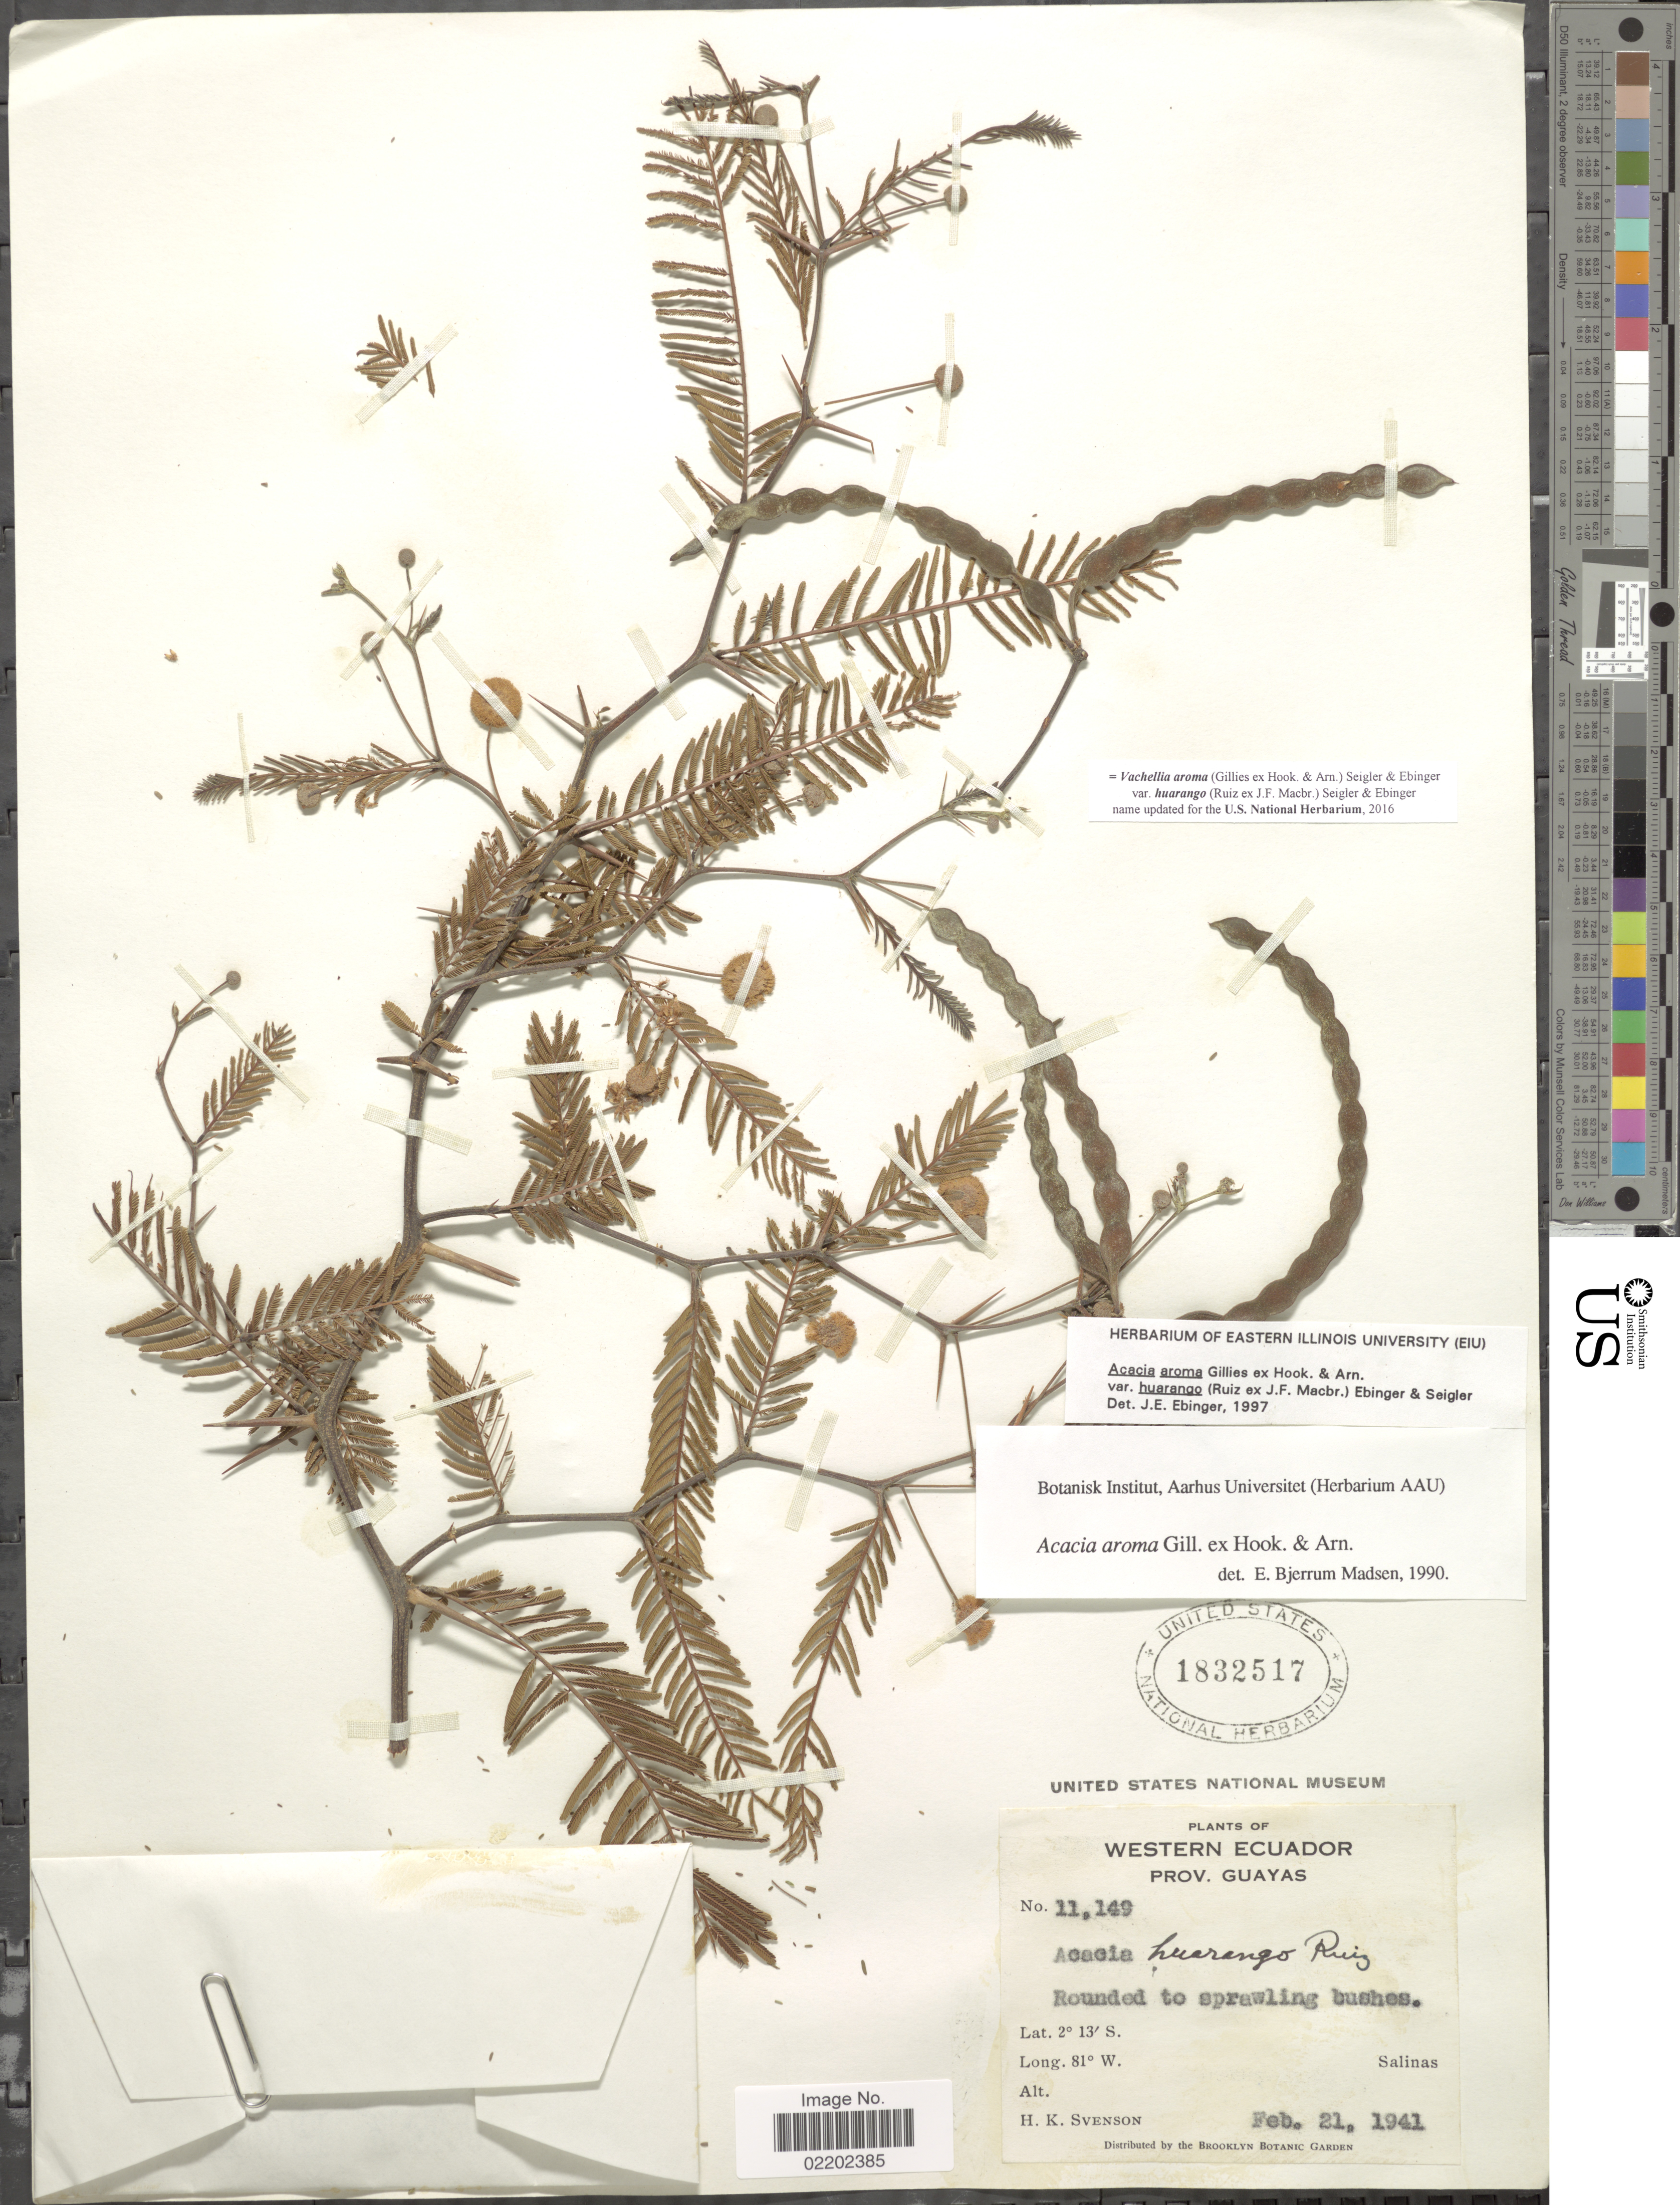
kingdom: Plantae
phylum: Tracheophyta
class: Magnoliopsida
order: Fabales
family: Fabaceae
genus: Vachellia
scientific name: Vachellia aroma var. huarango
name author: (Ruiz ex J.F. Macbr.) Seigler & Ebinger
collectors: H. K. Svenson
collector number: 11149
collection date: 1941-02-21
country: Ecuador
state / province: Guayas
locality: Western Ecuador, Rounded to sprawling bushes, Salinas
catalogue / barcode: US 1832517